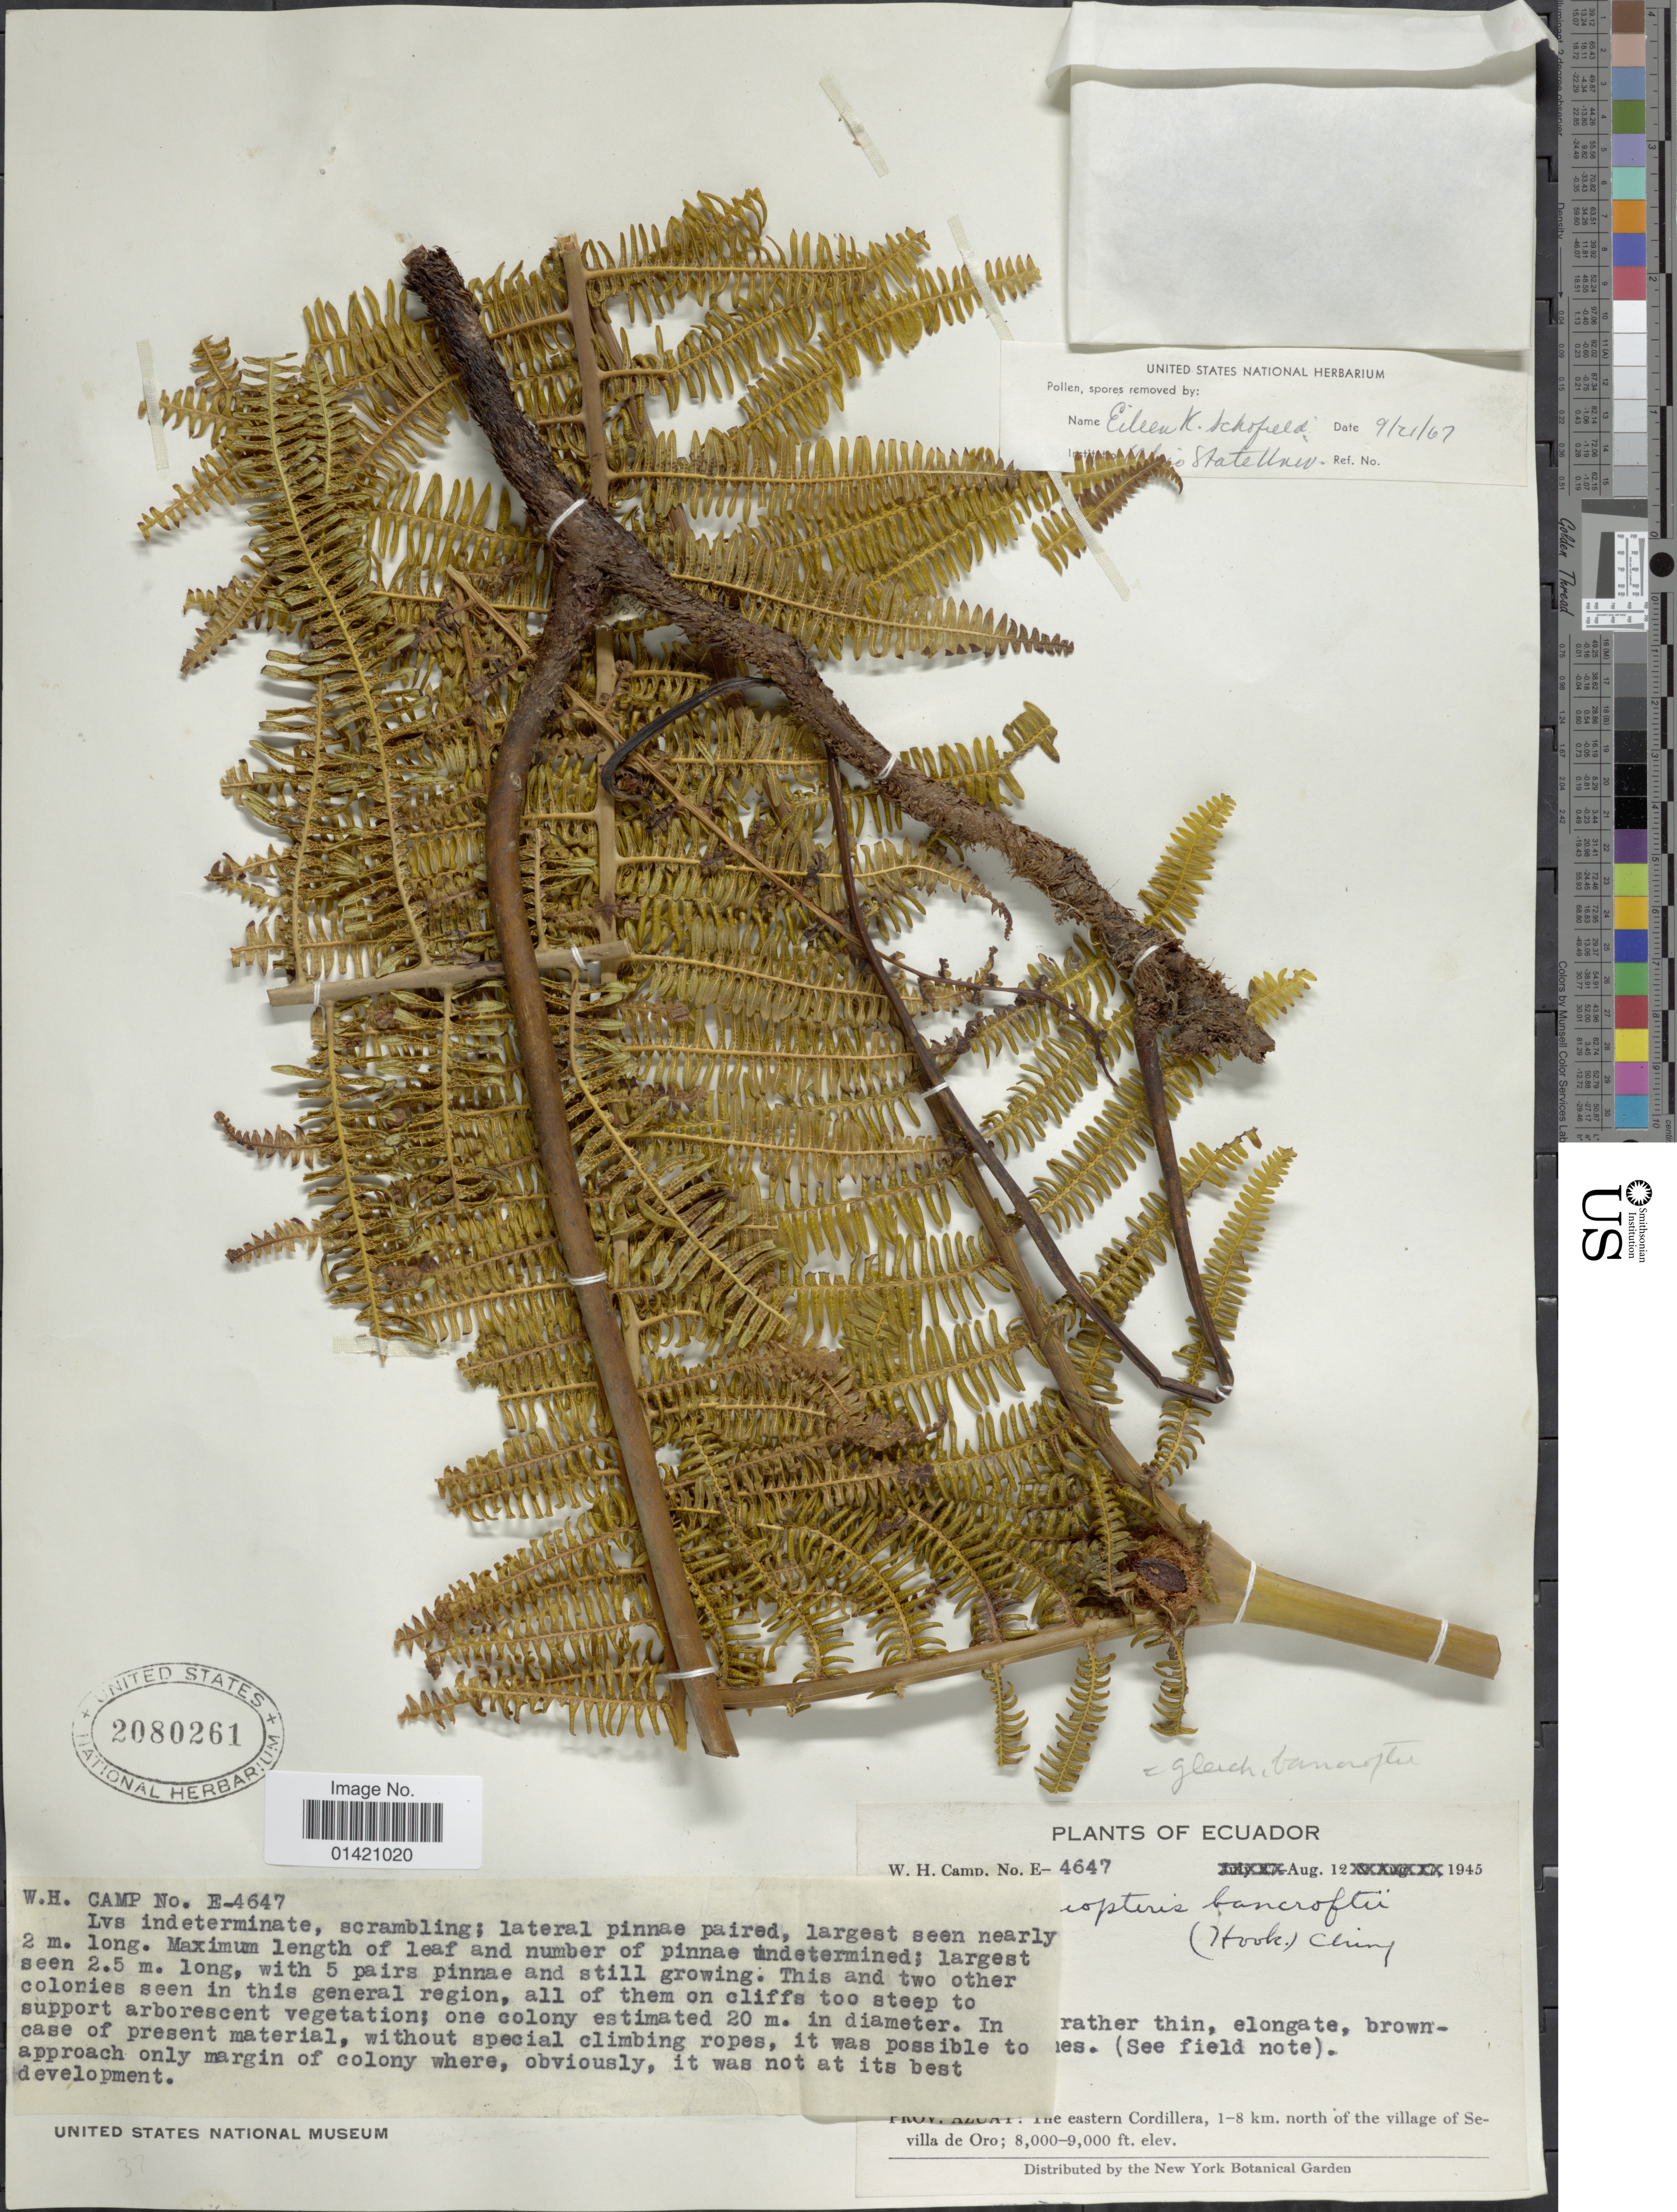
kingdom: Plantae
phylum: Tracheophyta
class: Polypodiopsida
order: Gleicheniales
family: Gleicheniaceae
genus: Diplopterygium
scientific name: Diplopterygium bancroftii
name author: (Hook.) A.R. Sm.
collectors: W. H. Camp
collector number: E-4647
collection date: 1945-08-12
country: Ecuador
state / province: Azuay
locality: Prov. Azuay: The eastern Cordillera, 1-8 km, north of the village of Sevilla de Oro.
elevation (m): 2438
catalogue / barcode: US 2080261